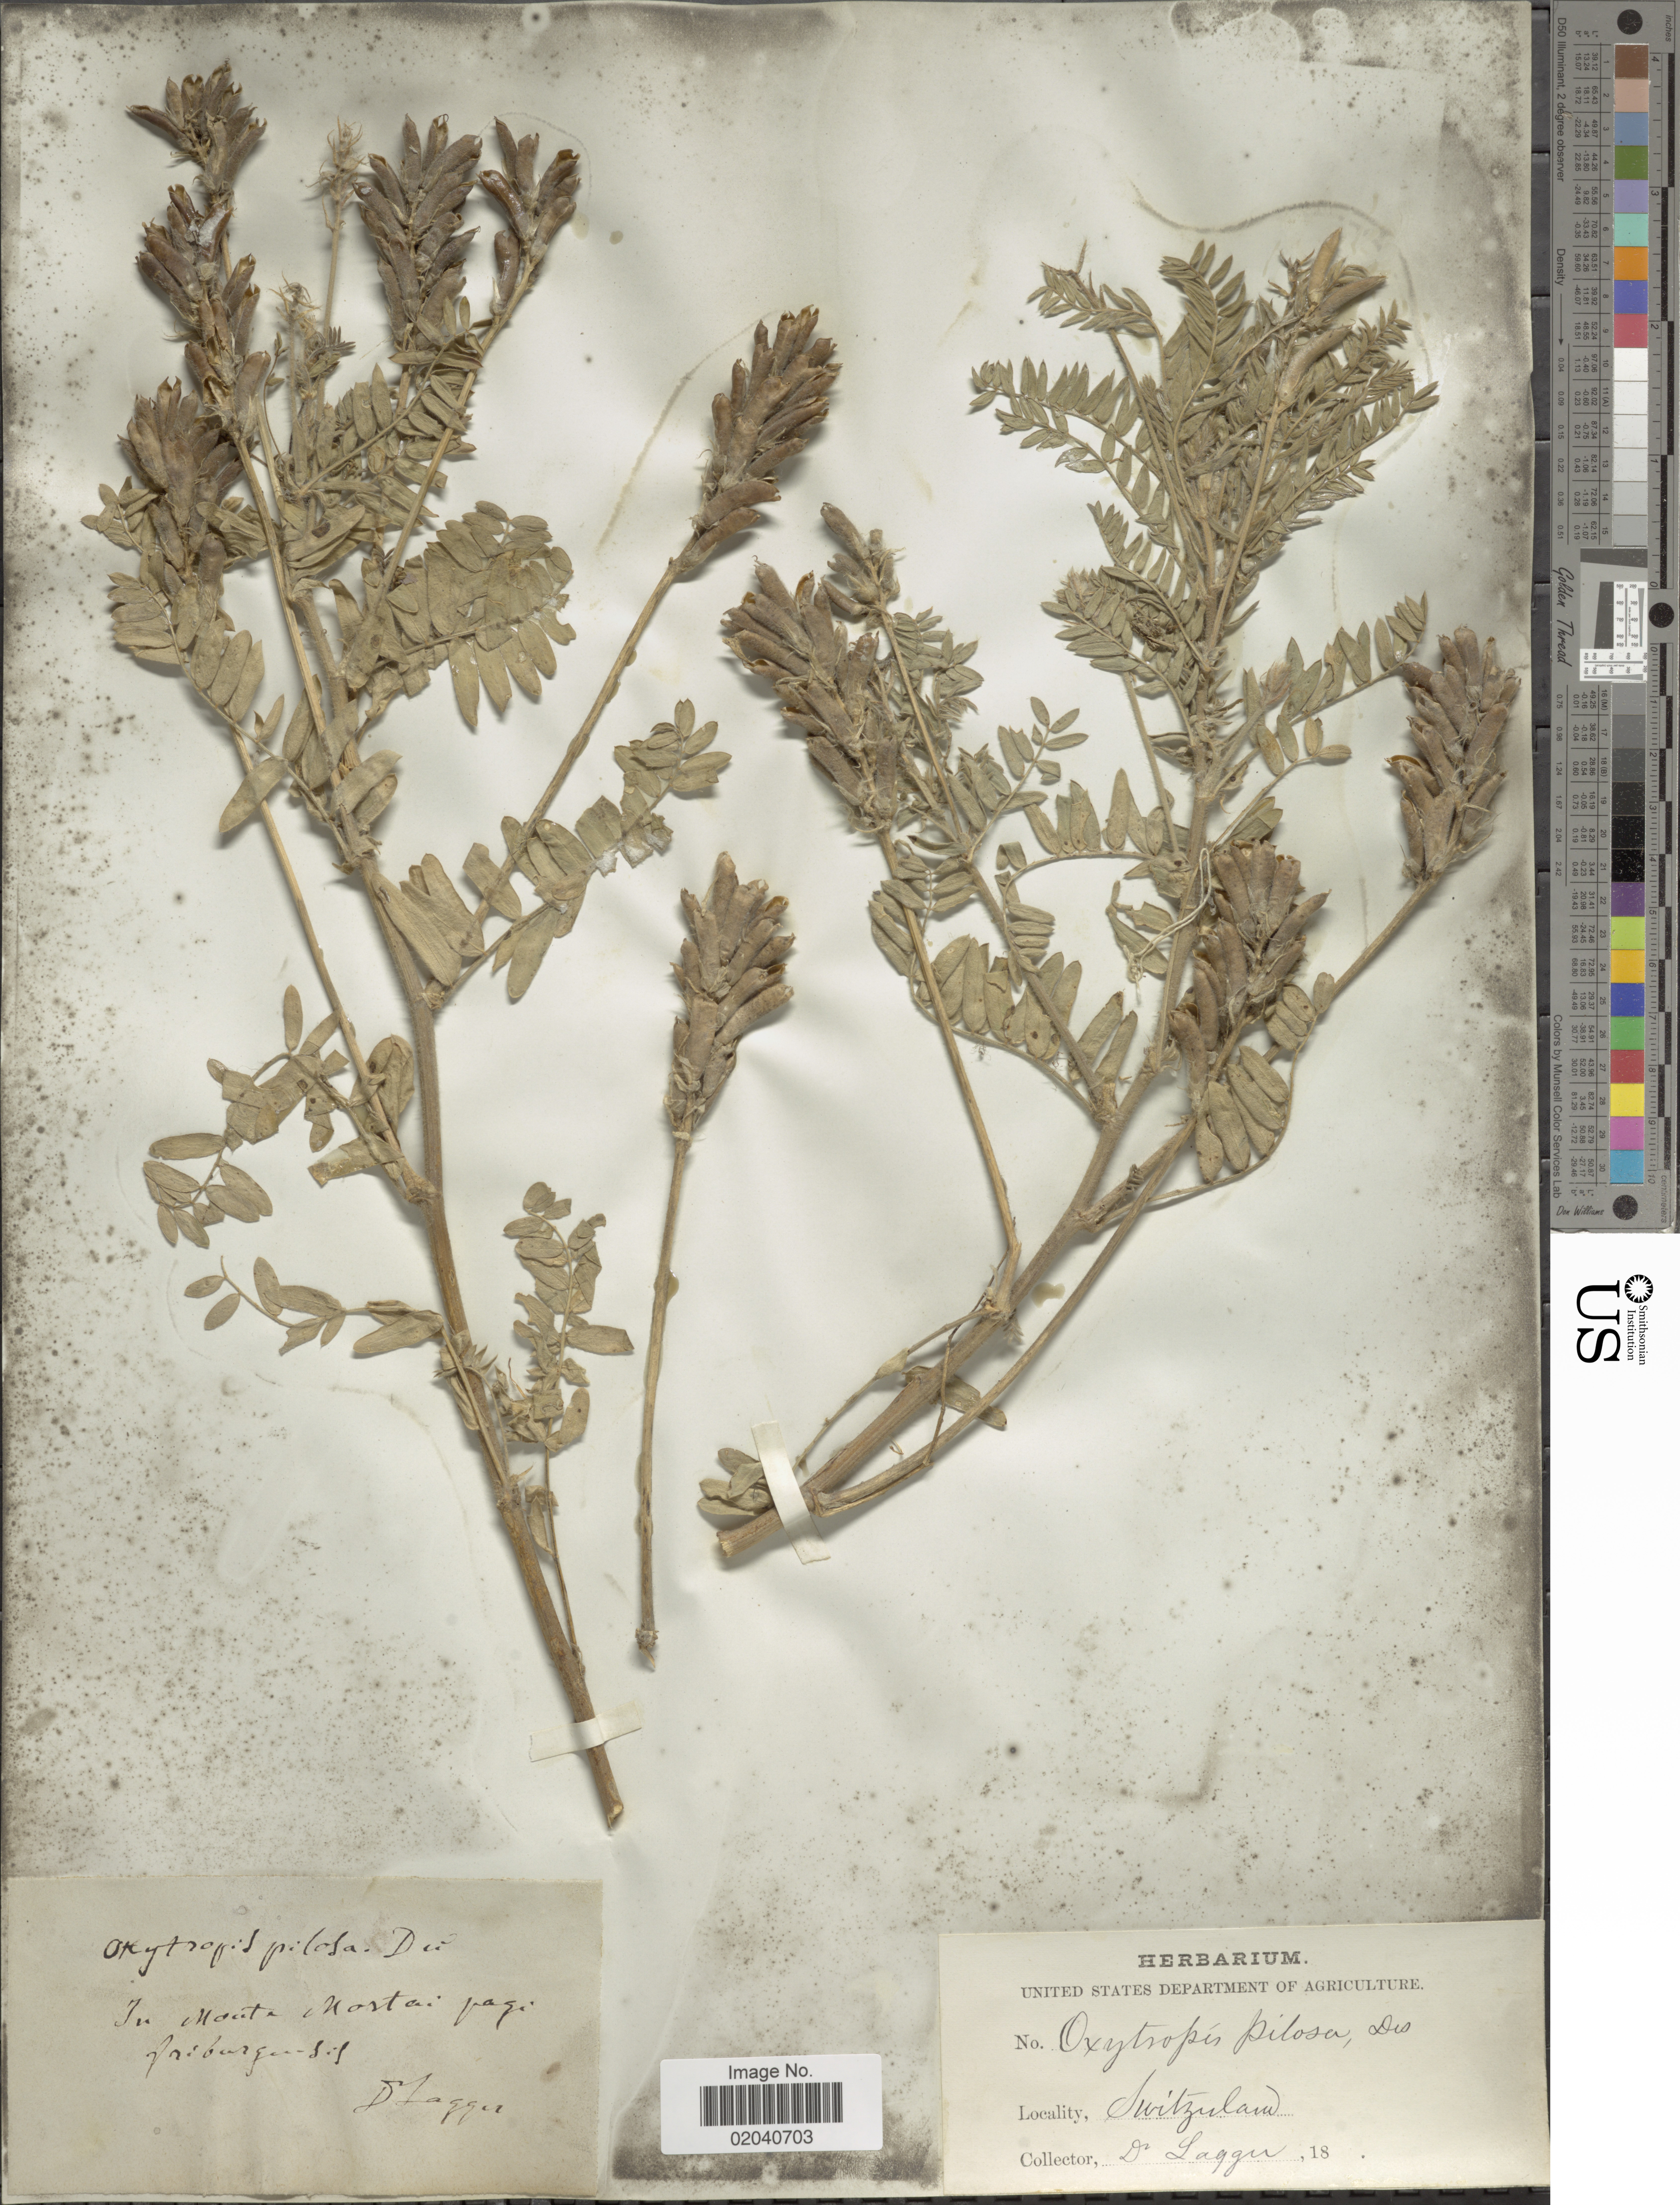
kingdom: Plantae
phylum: Tracheophyta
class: Magnoliopsida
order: Fabales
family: Fabaceae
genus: Oxytropis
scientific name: Oxytropis pilosa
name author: (L.) DC.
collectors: F. J. Lagger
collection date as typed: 18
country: Switzerland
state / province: Fribourg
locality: In monte Mortai pagi Friburgensis